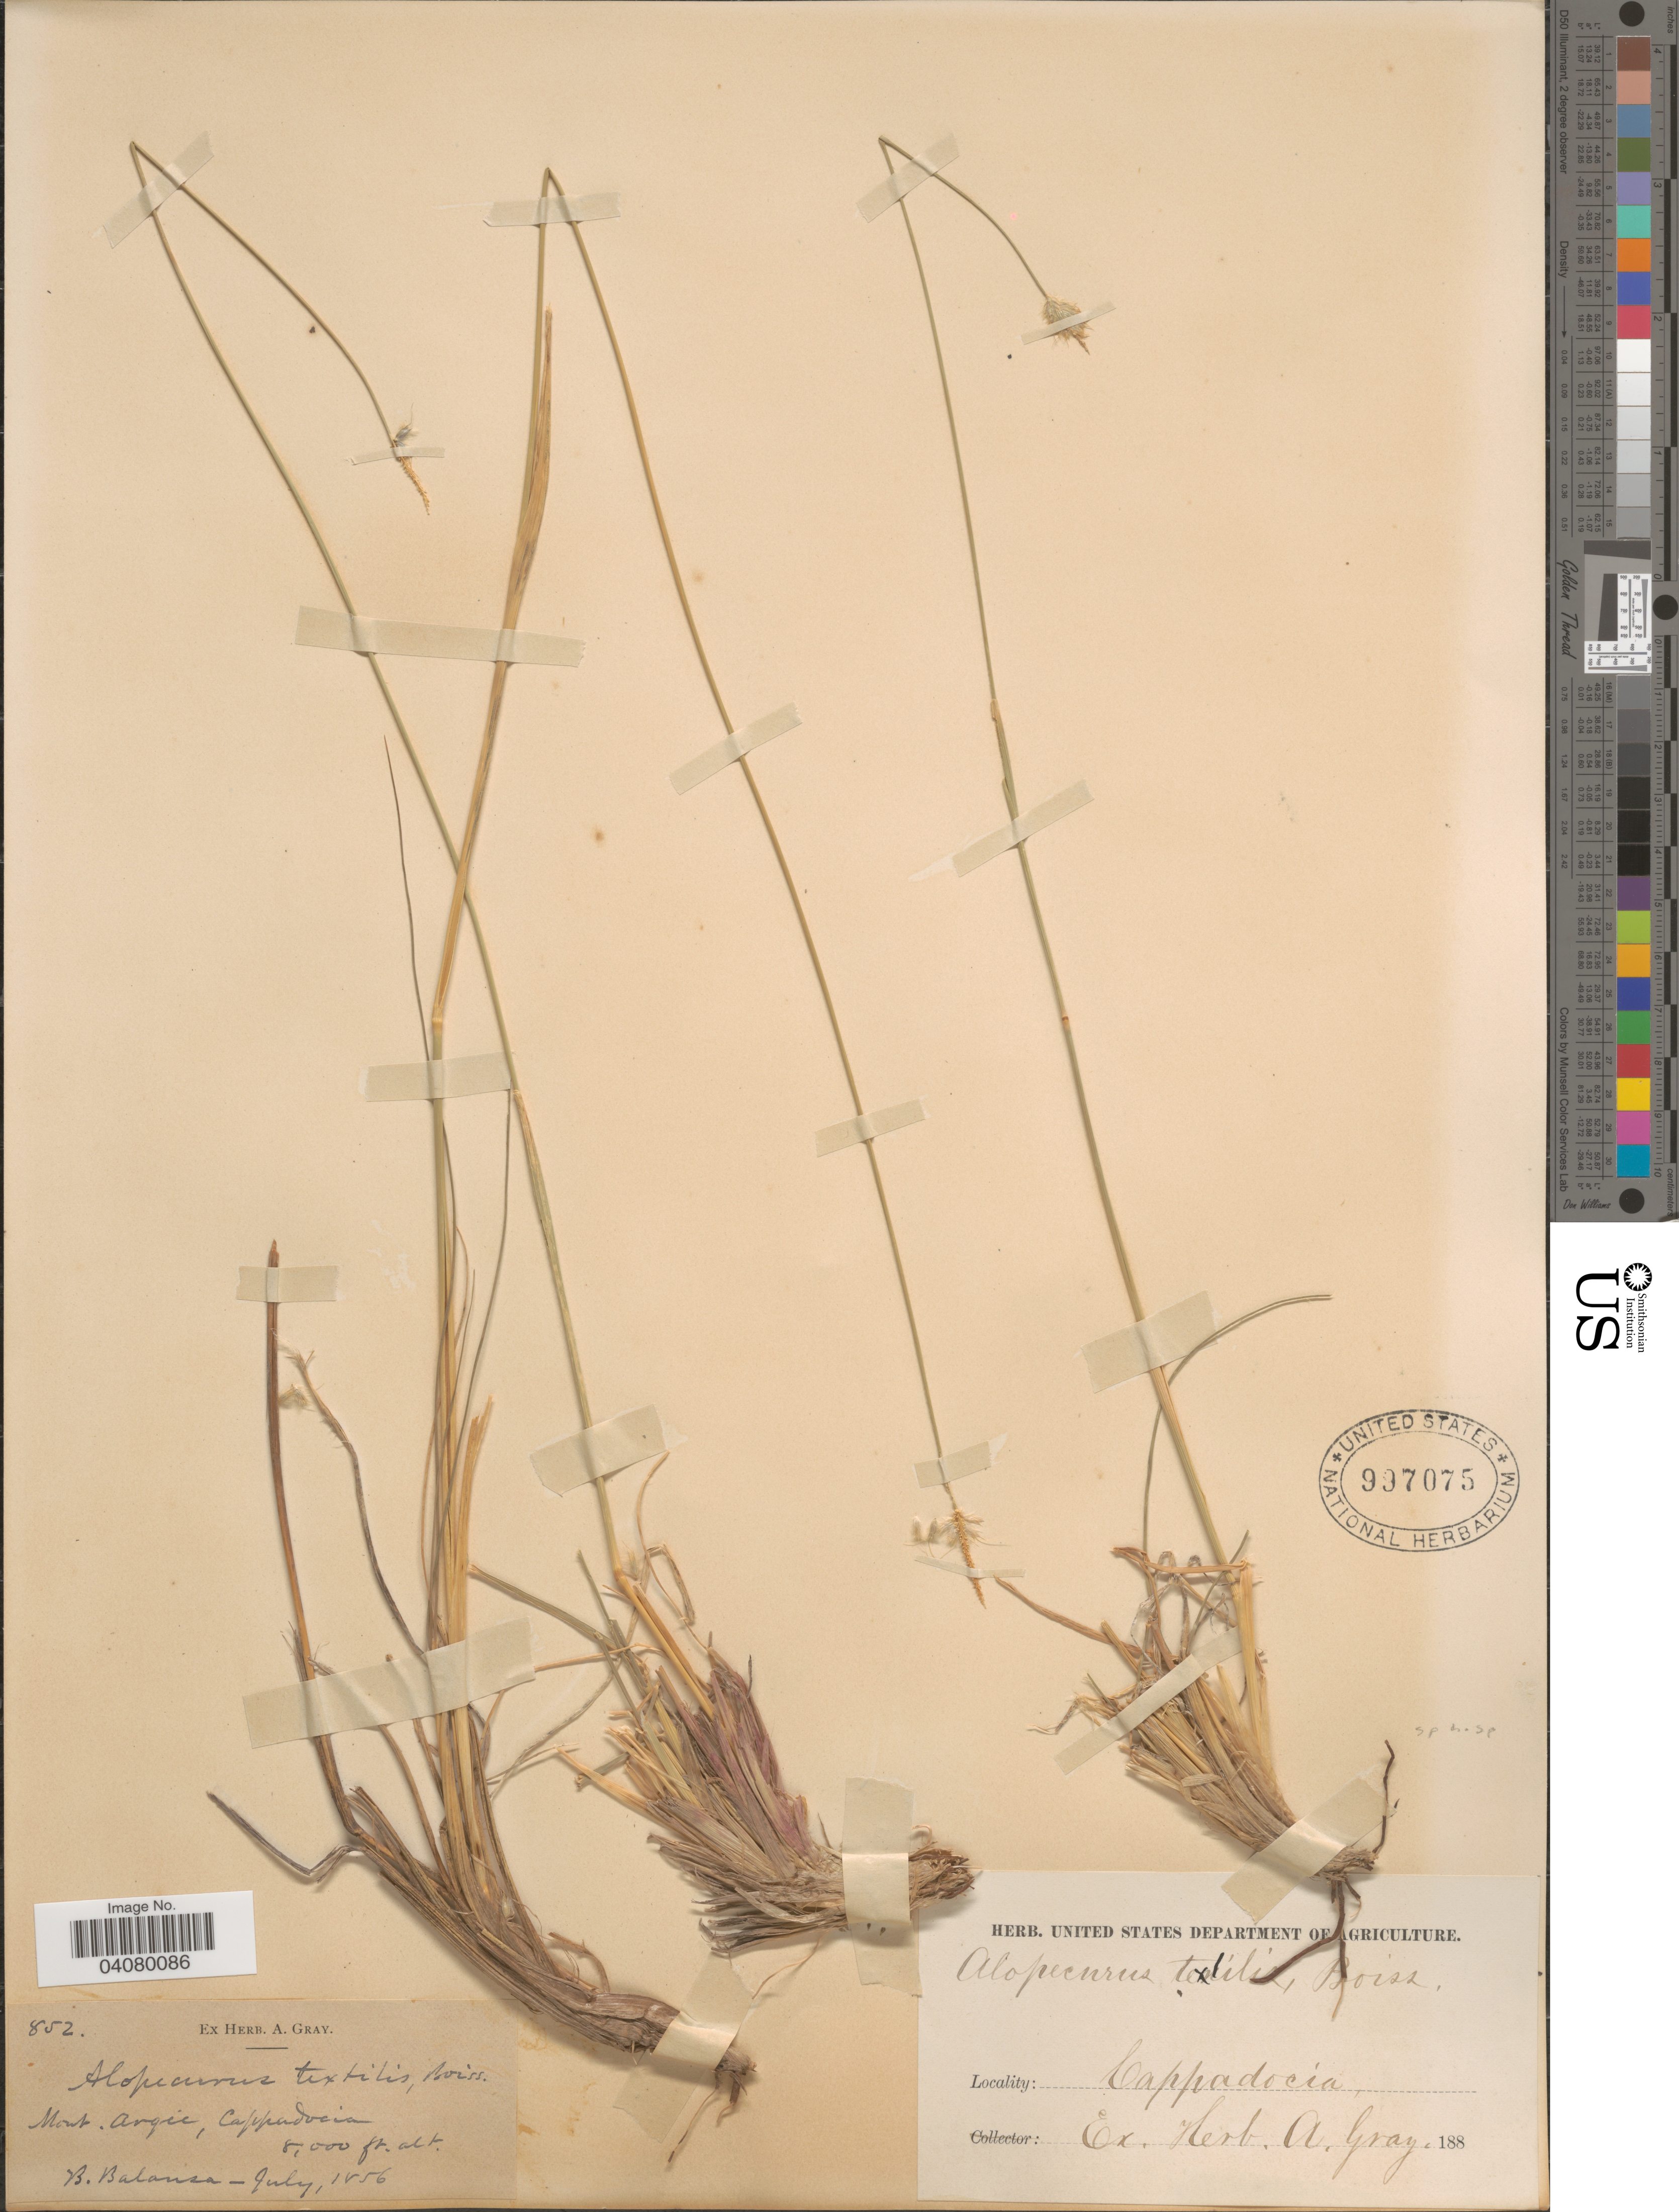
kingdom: Plantae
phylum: Tracheophyta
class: Liliopsida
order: Poales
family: Poaceae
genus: Alopecurus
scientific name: Alopecurus textilis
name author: Boiss.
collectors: B. Balansa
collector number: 852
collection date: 1856-07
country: Turkey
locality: Mont. Argic, Cappadocia.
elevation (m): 2438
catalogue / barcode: US 997075